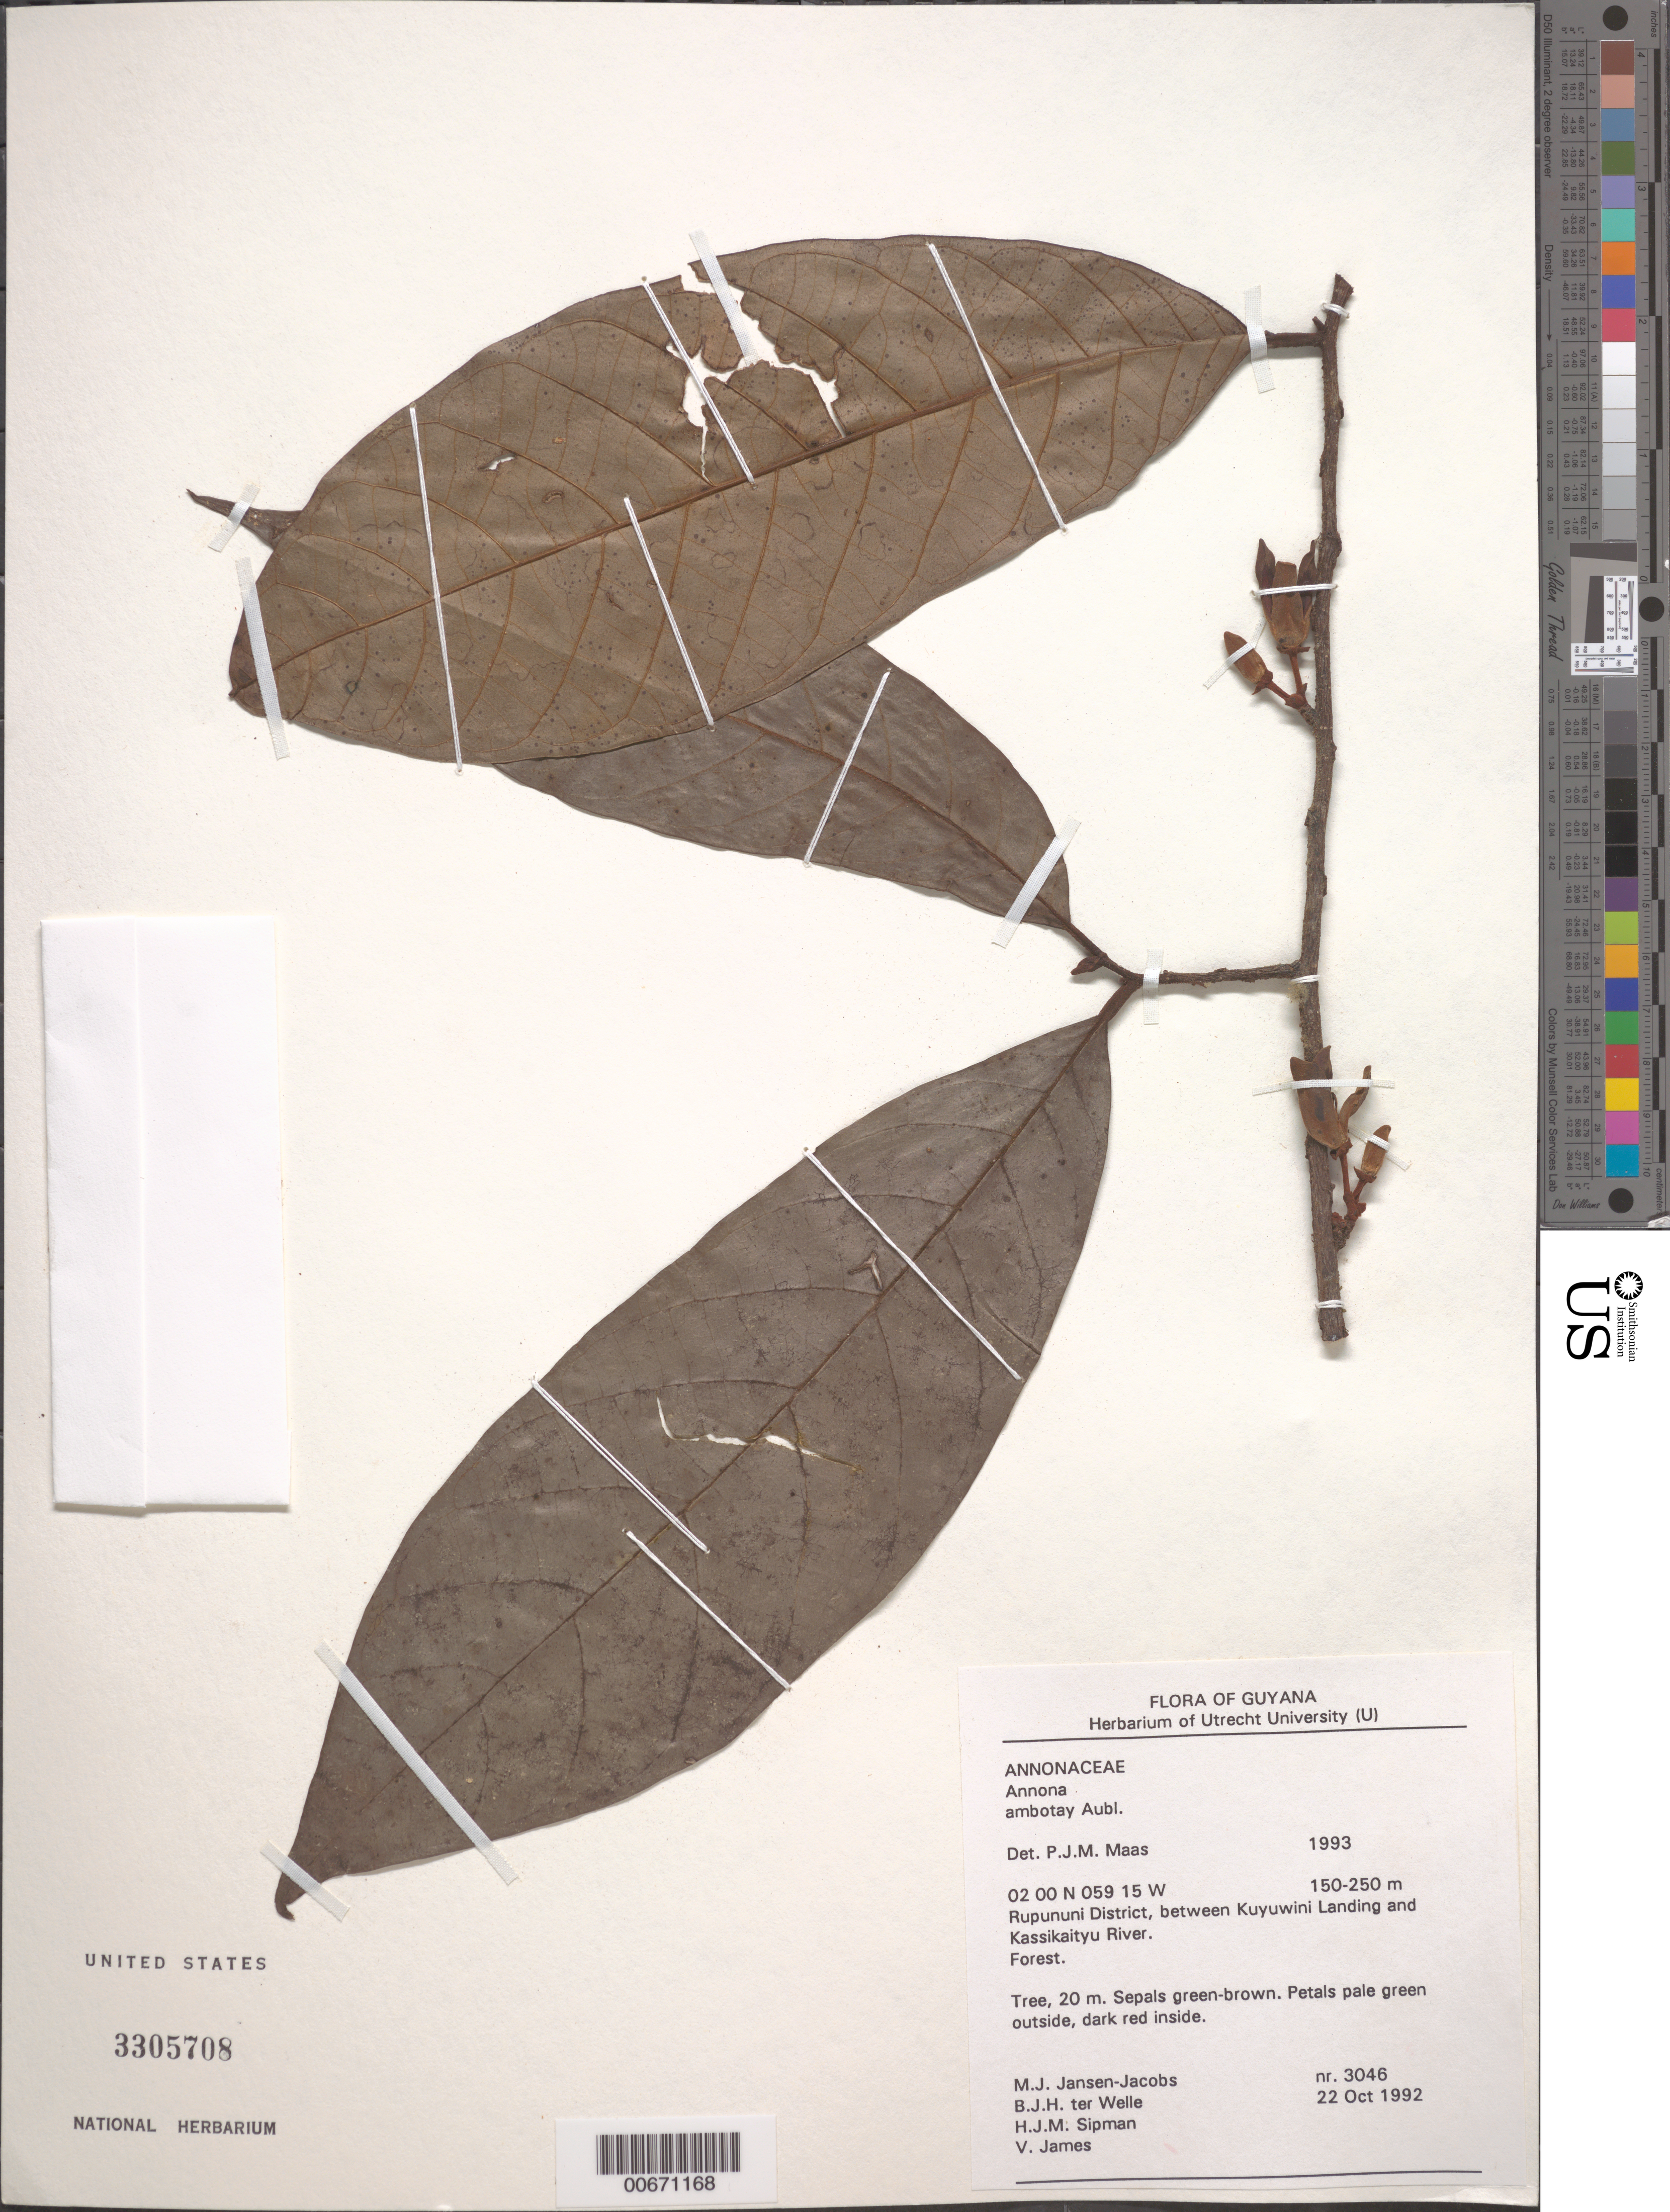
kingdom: Plantae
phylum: Tracheophyta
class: Magnoliopsida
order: Magnoliales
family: Annonaceae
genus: Annona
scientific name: Annona ambotay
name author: Aubl.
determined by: Maas, Paul J. M.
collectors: M. J. Jansen-Jacobs, B. Welle, H. J. M. Sipman & V. James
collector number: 3046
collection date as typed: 22-Oct-92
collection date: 1992-10-22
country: Guyana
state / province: U. Takutu-U. Essequibo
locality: Rupununi District, between Kuyuwini Landing and Kassikaityu River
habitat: Forest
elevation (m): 150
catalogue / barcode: US 3305708